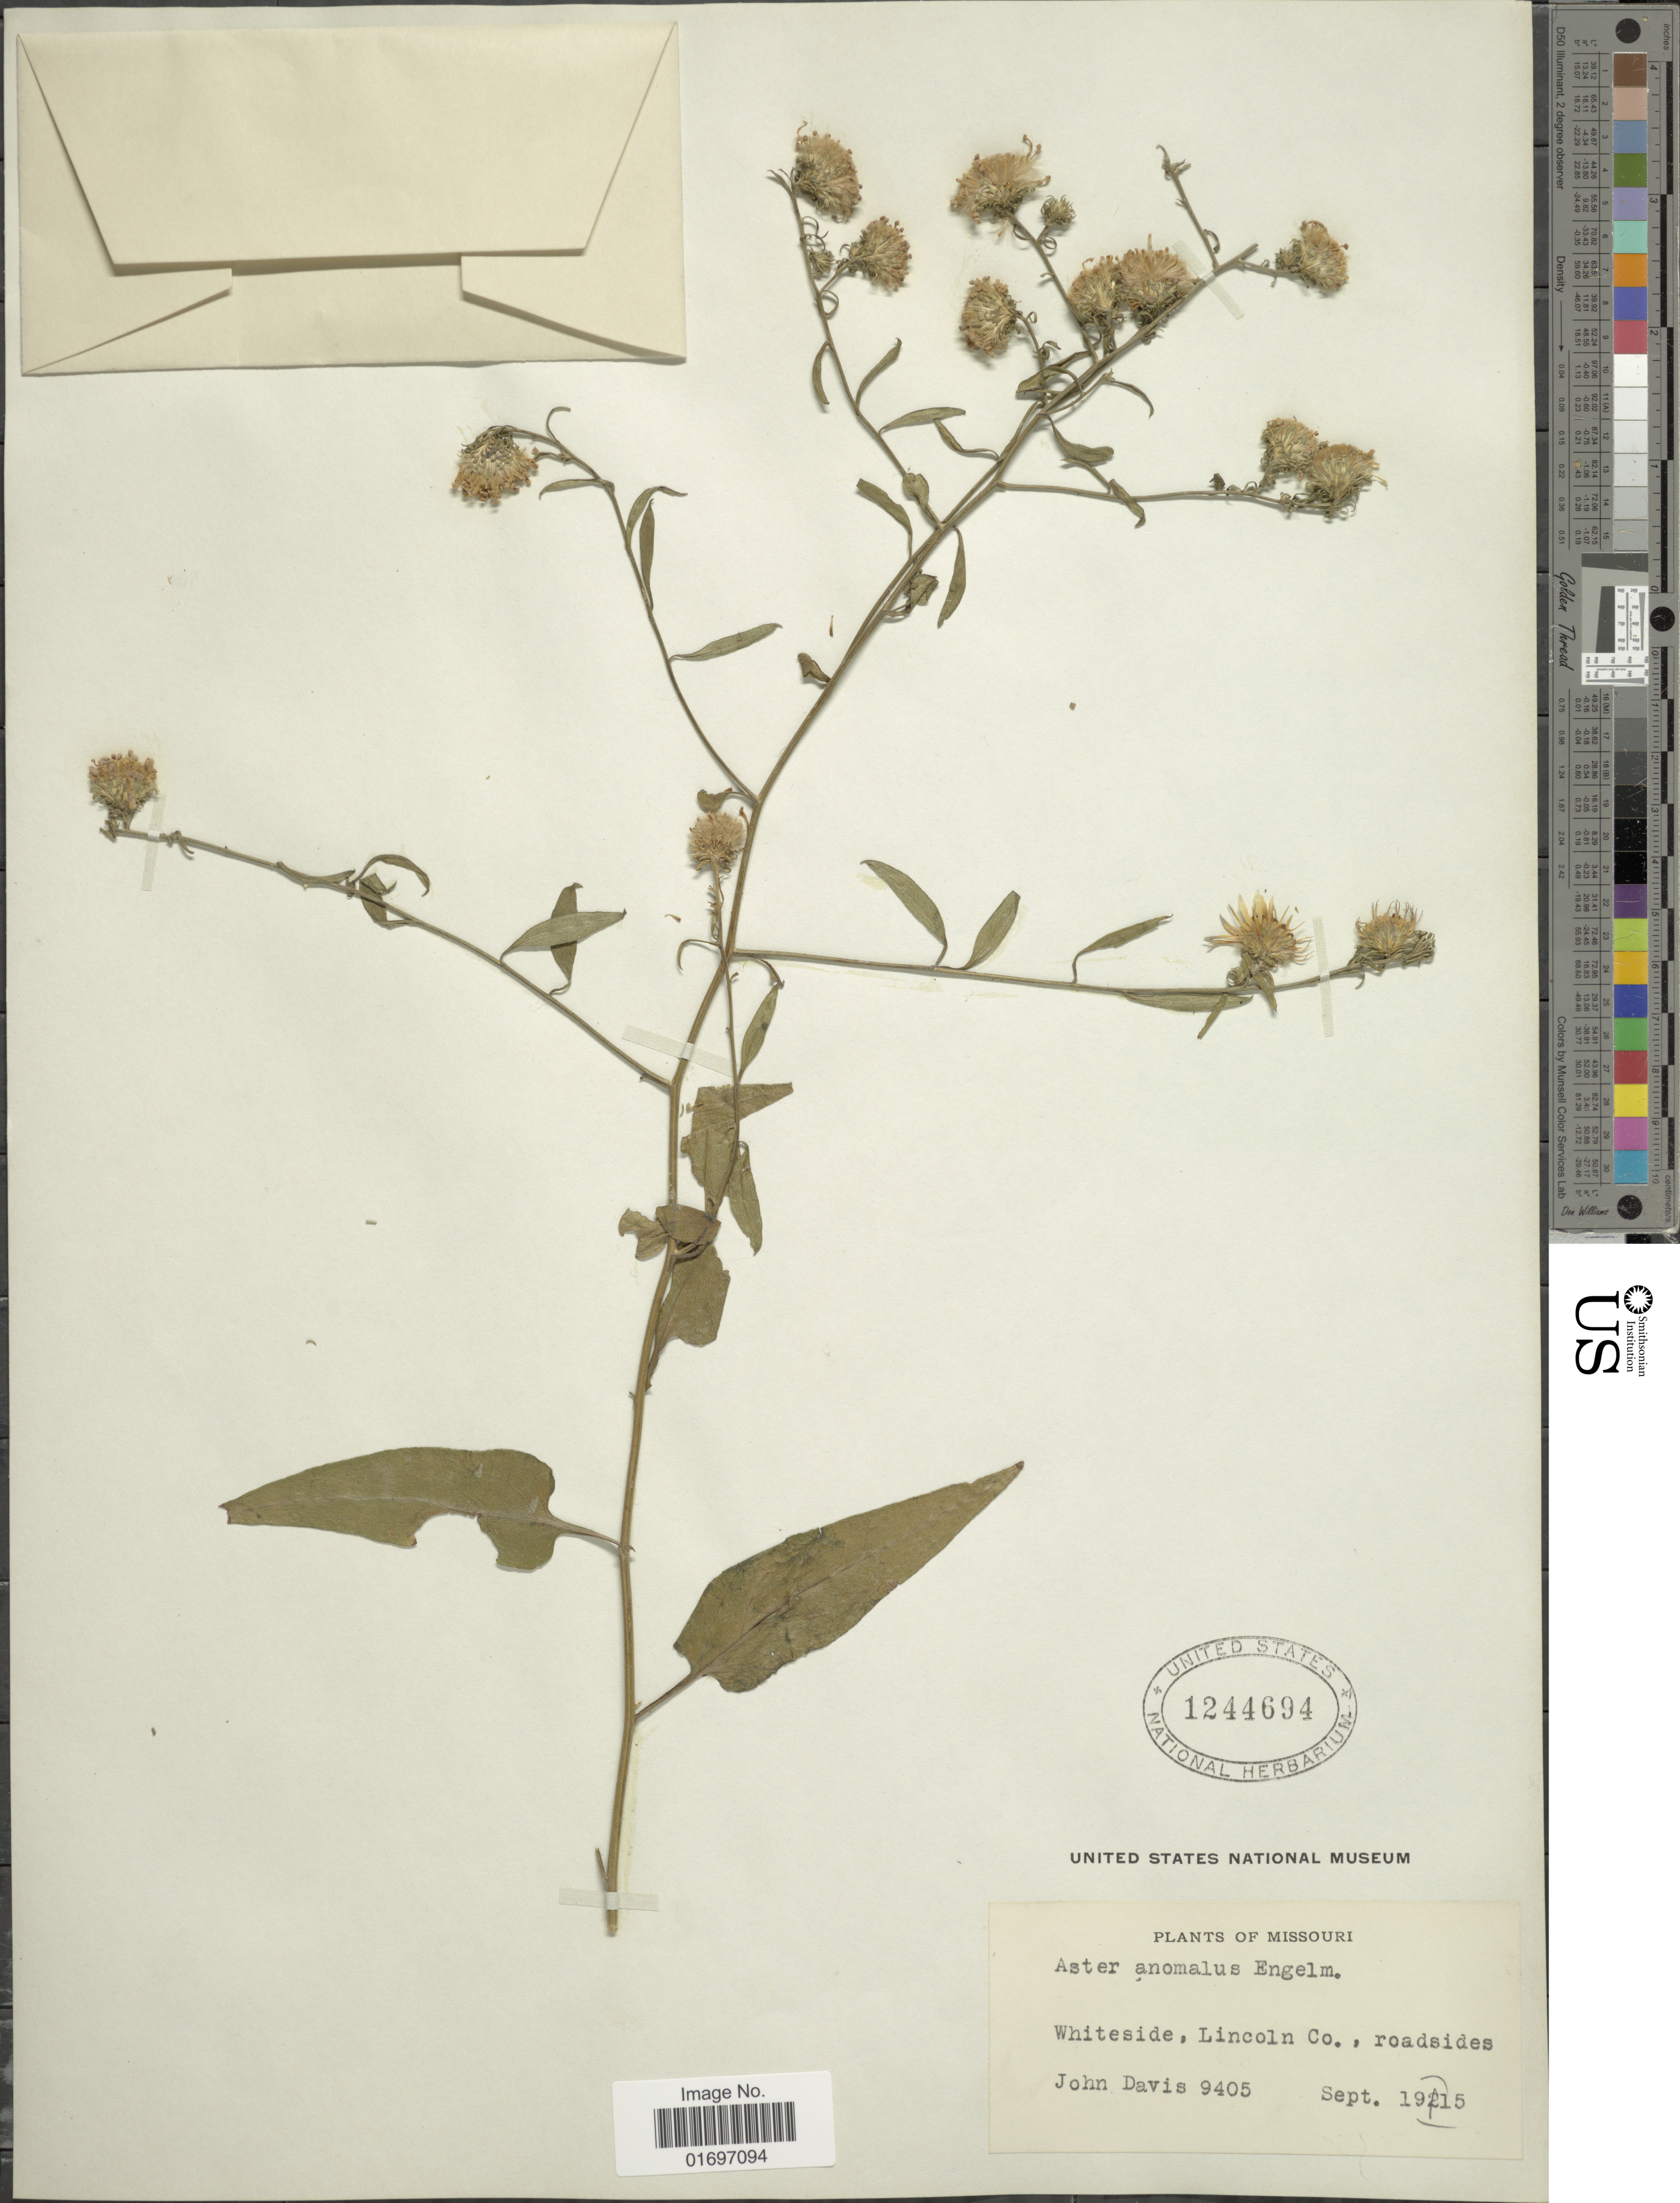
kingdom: Plantae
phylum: Tracheophyta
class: Magnoliopsida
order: Asterales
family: Asteraceae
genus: Symphyotrichum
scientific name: Symphyotrichum anomalum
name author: (Engelm.) G.L. Nesom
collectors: J. Davis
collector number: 9405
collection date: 1915-09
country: United States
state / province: Missouri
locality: Missouri. Whiteside, Lincoln Co., roadsides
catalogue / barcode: US 1244694